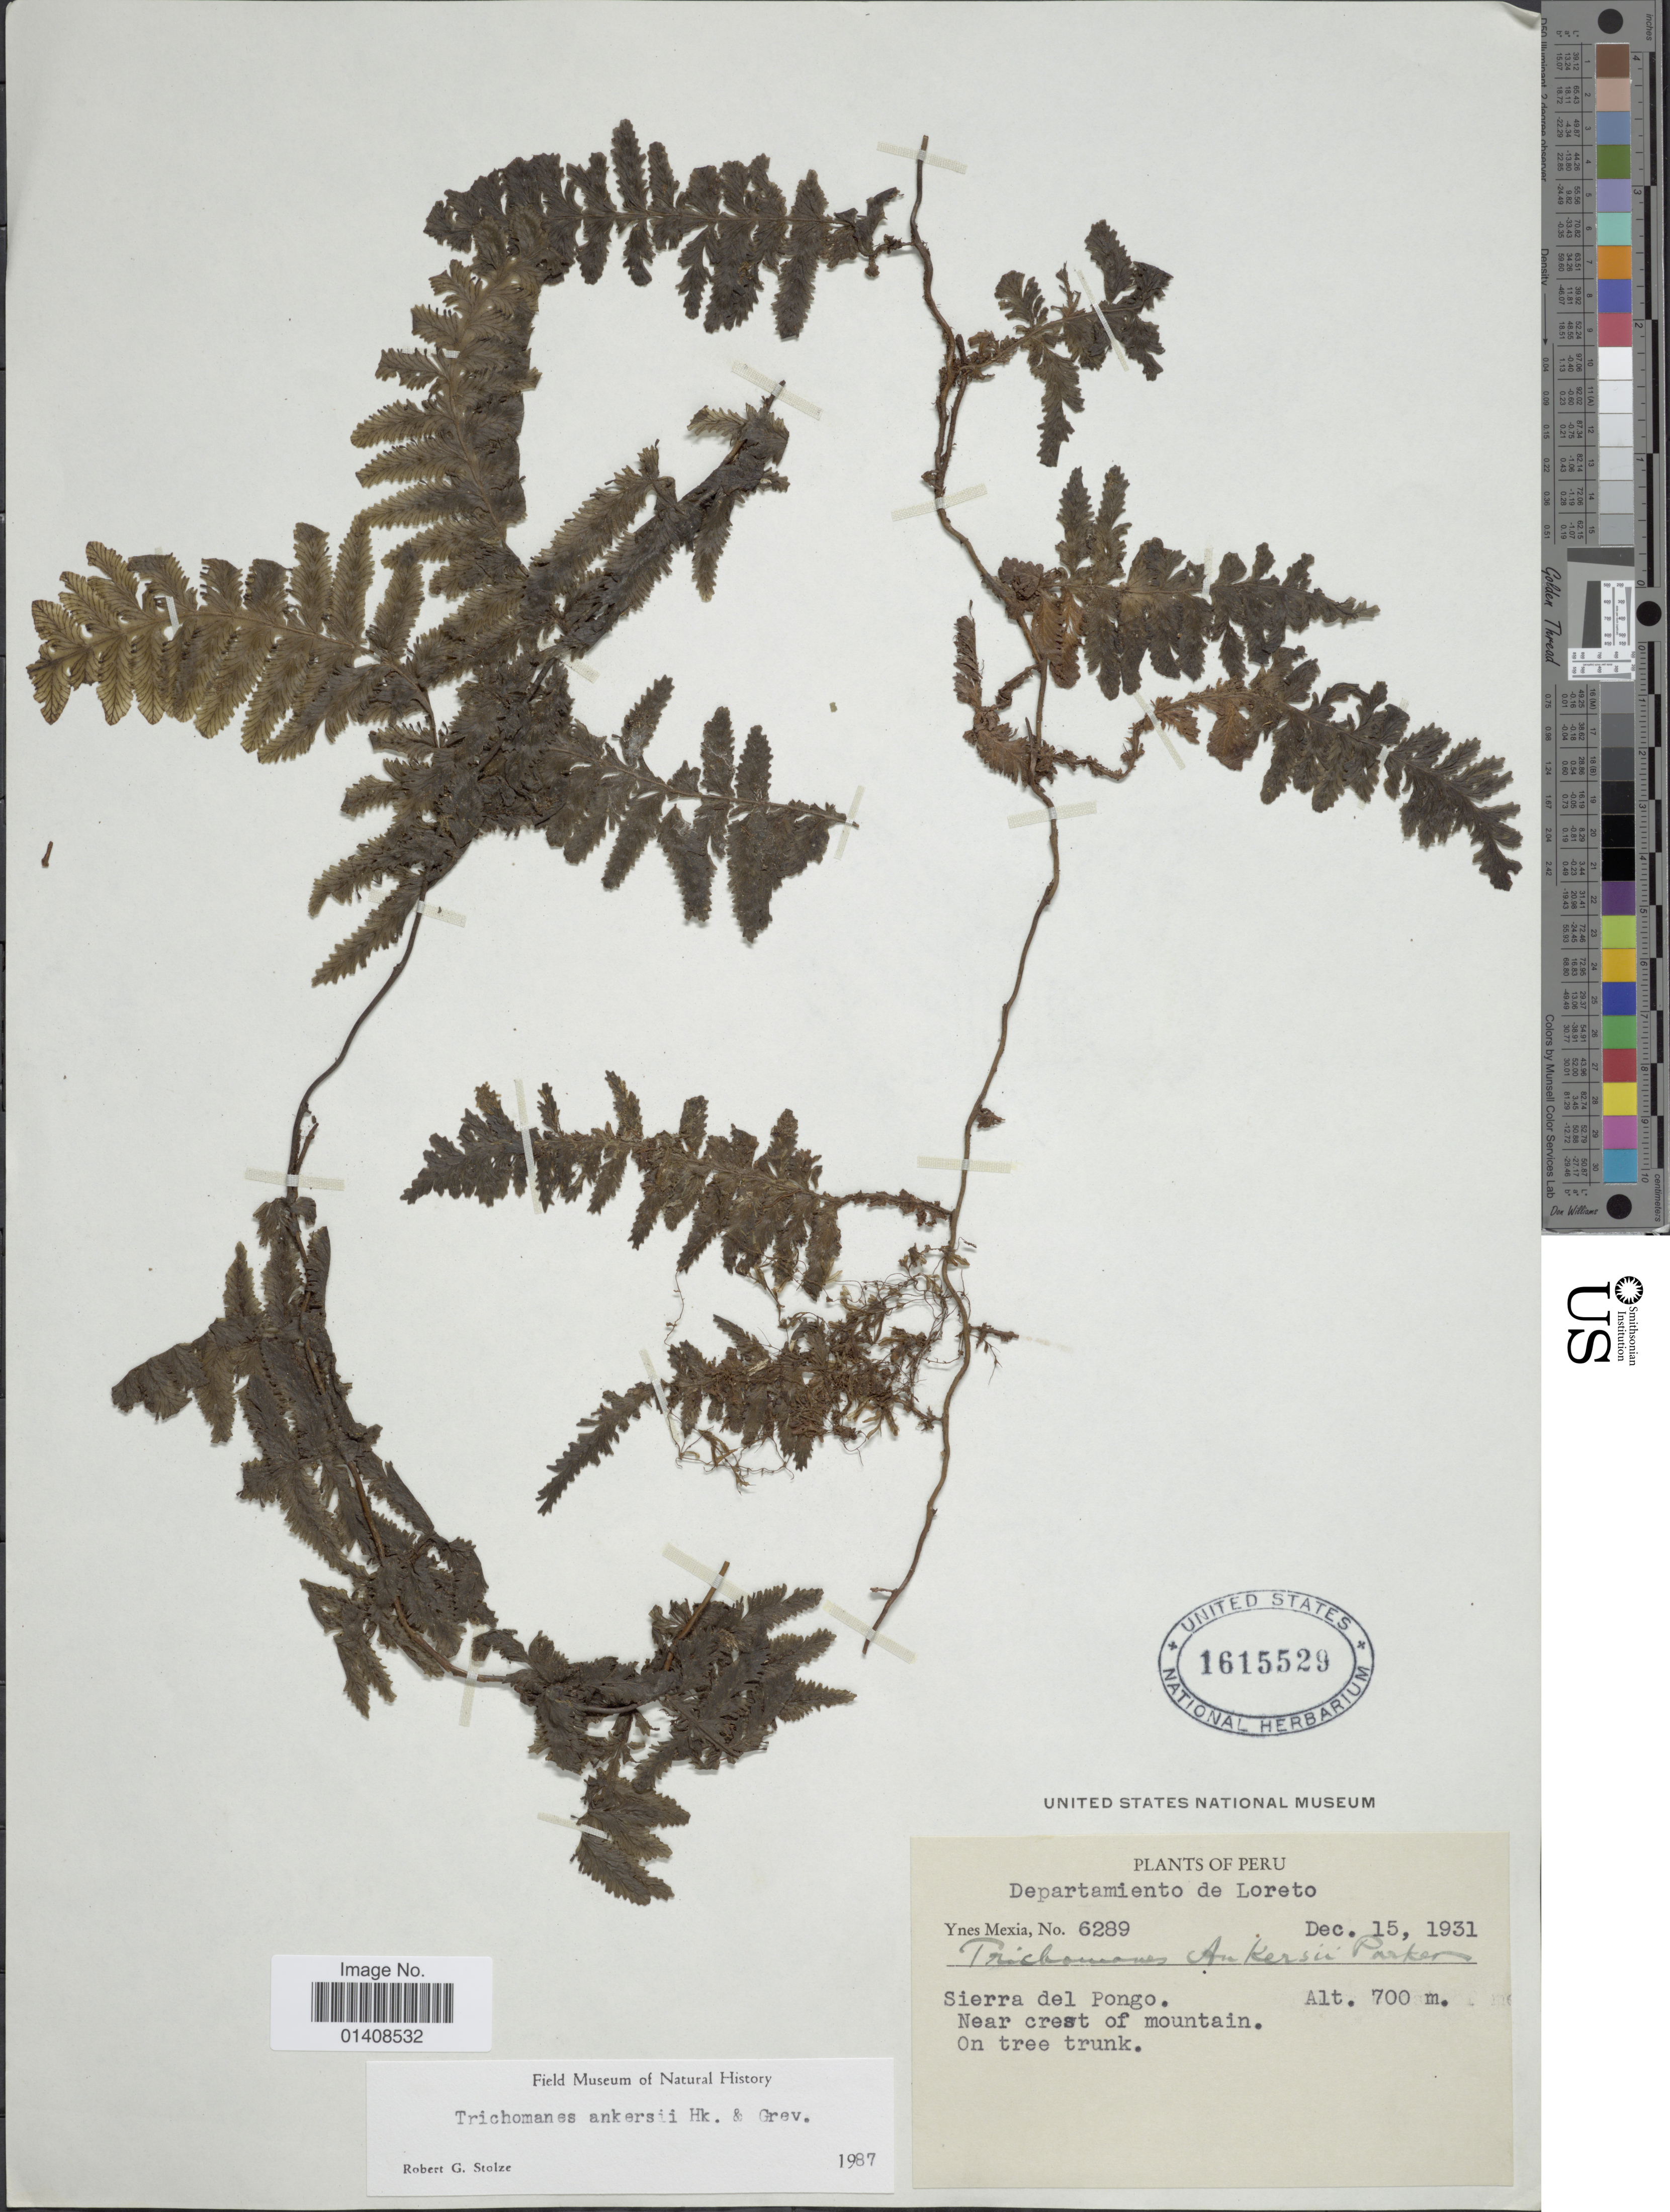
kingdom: Plantae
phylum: Tracheophyta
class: Polypodiopsida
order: Hymenophyllales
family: Hymenophyllaceae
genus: Trichomanes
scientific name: Trichomanes ankersii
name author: C. Parker ex Hook. & Grev.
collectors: Y. Mexia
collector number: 6289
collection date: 1931-12-15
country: Peru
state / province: Loreto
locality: Sierra del Pongo, near crest of mountain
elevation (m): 700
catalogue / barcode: US 1615529